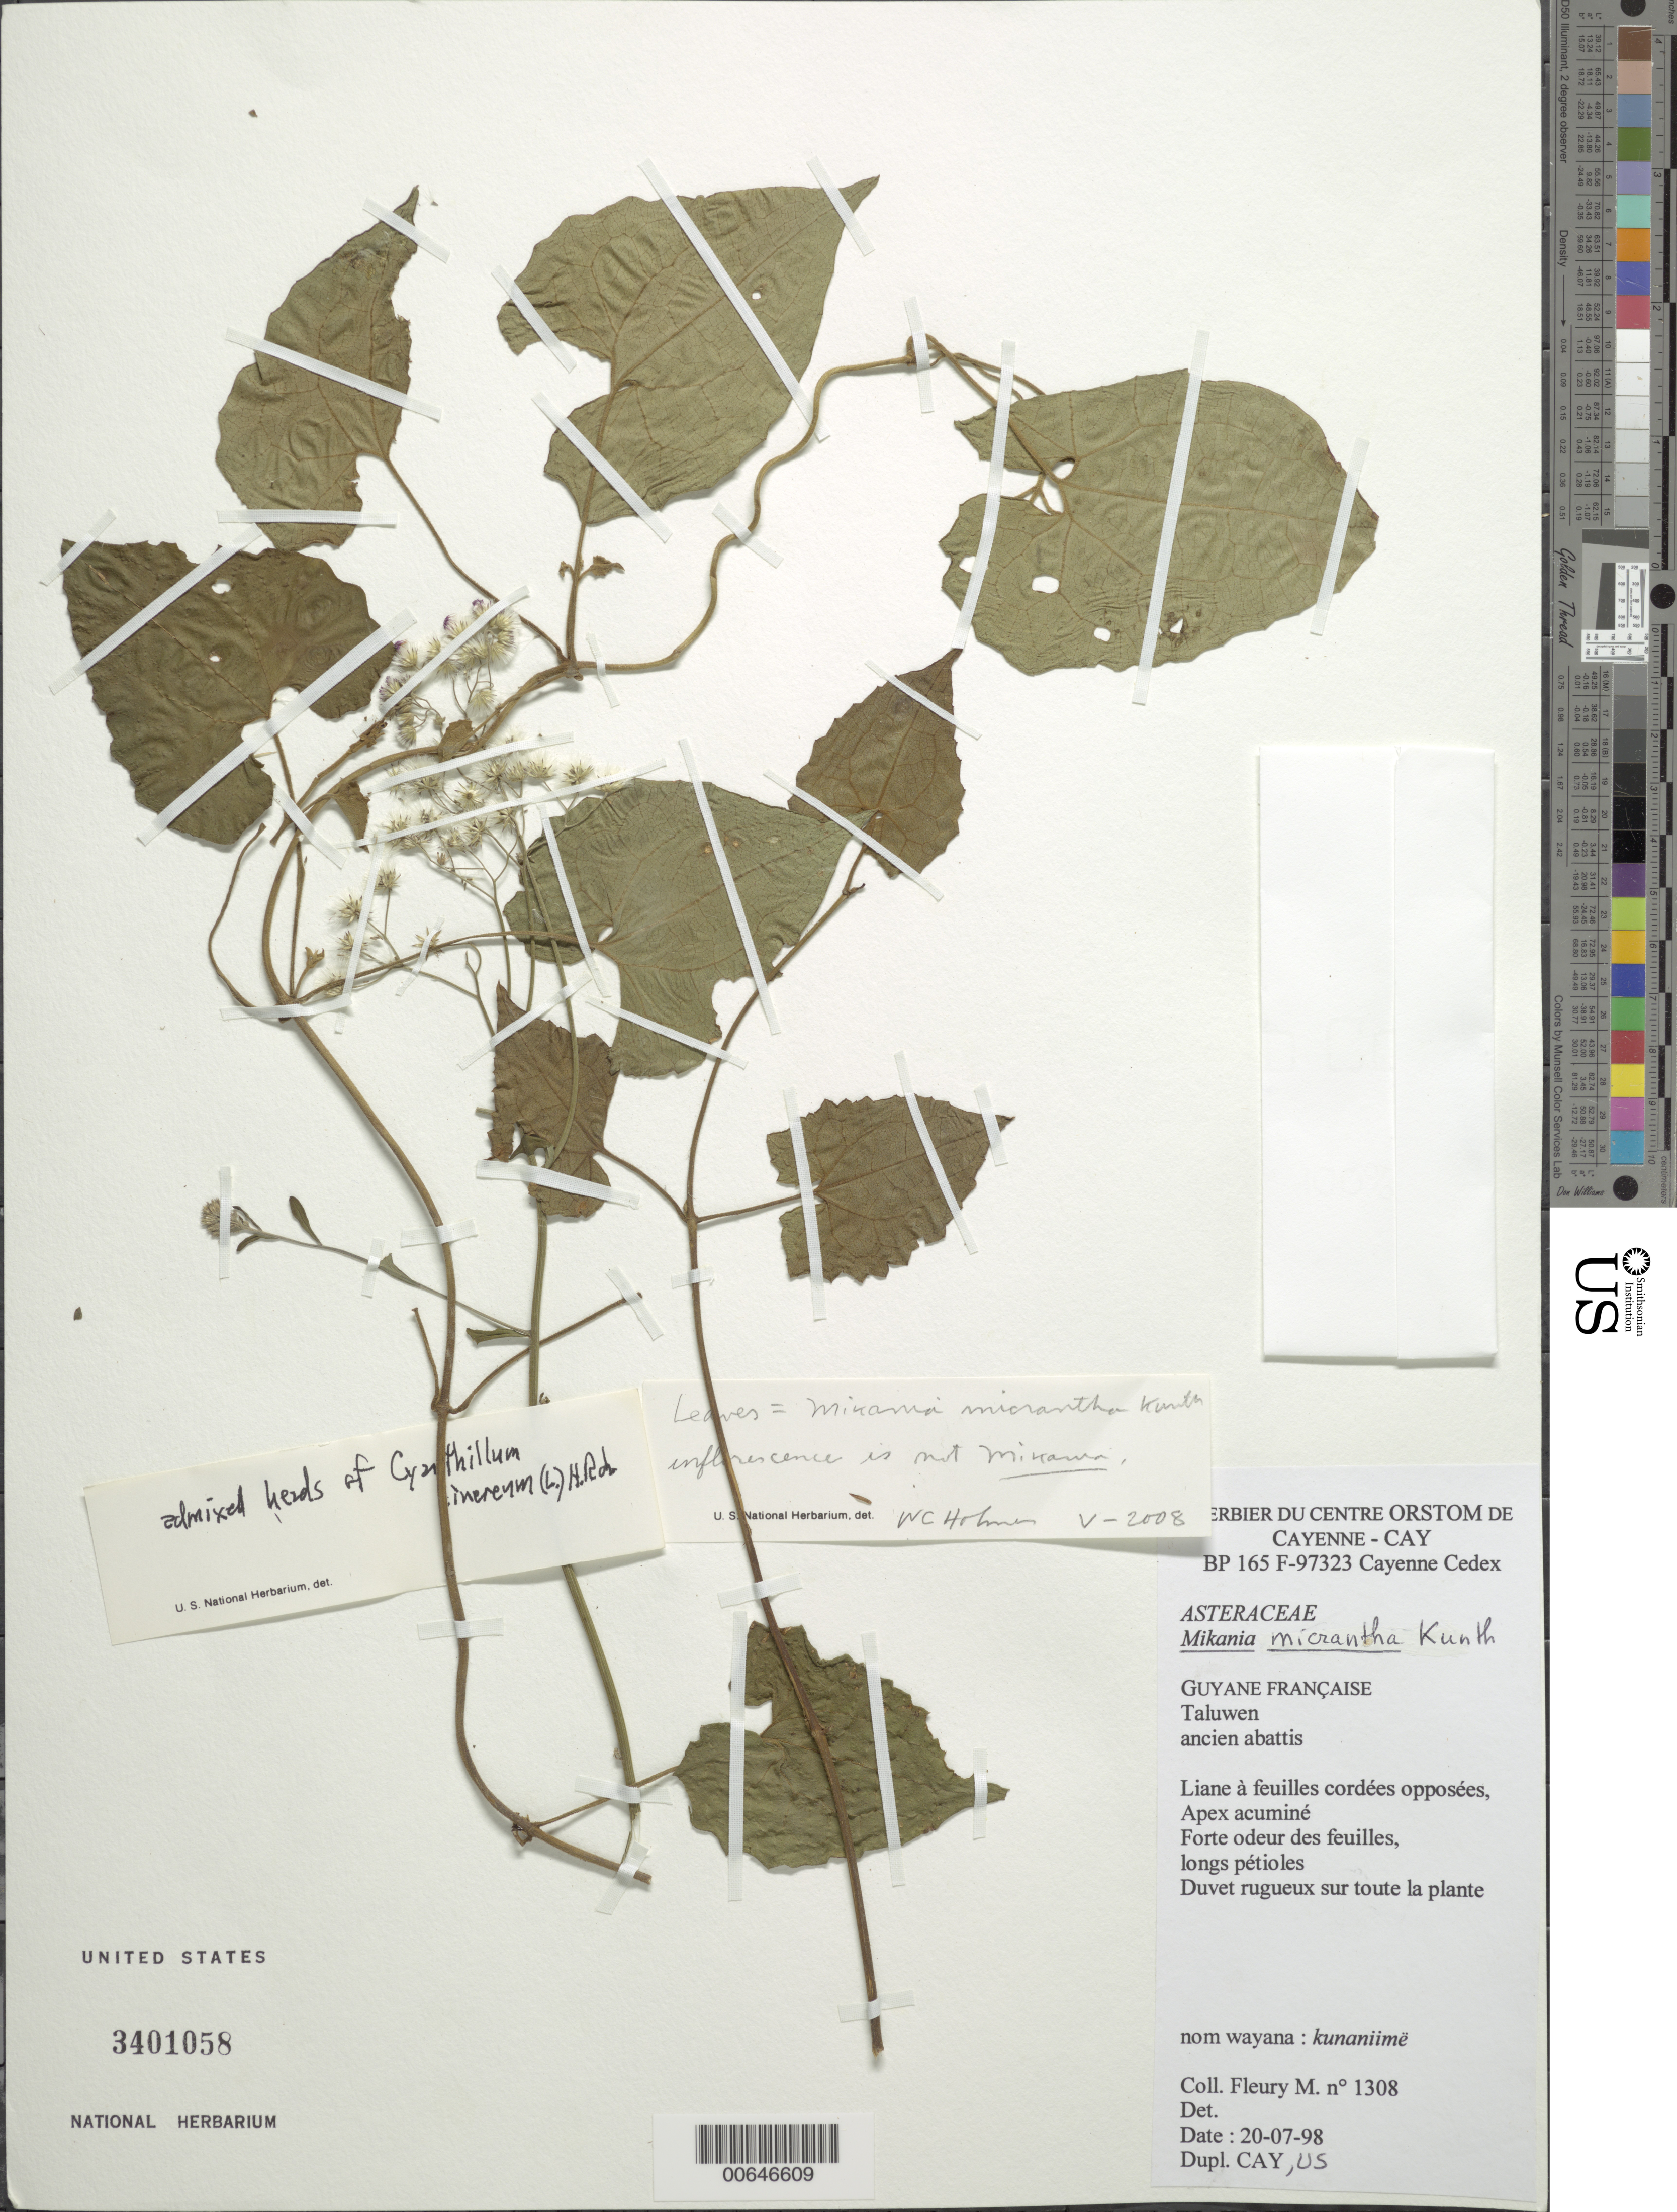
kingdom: Plantae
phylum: Tracheophyta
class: Magnoliopsida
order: Asterales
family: Asteraceae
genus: Mikania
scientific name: Mikania micrantha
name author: Kunth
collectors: M. Fleury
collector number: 1308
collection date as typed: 20-Jul-98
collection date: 1998-07-20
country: French Guiana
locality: Taluwen, Antécume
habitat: Ancien abattis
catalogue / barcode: US 3401058